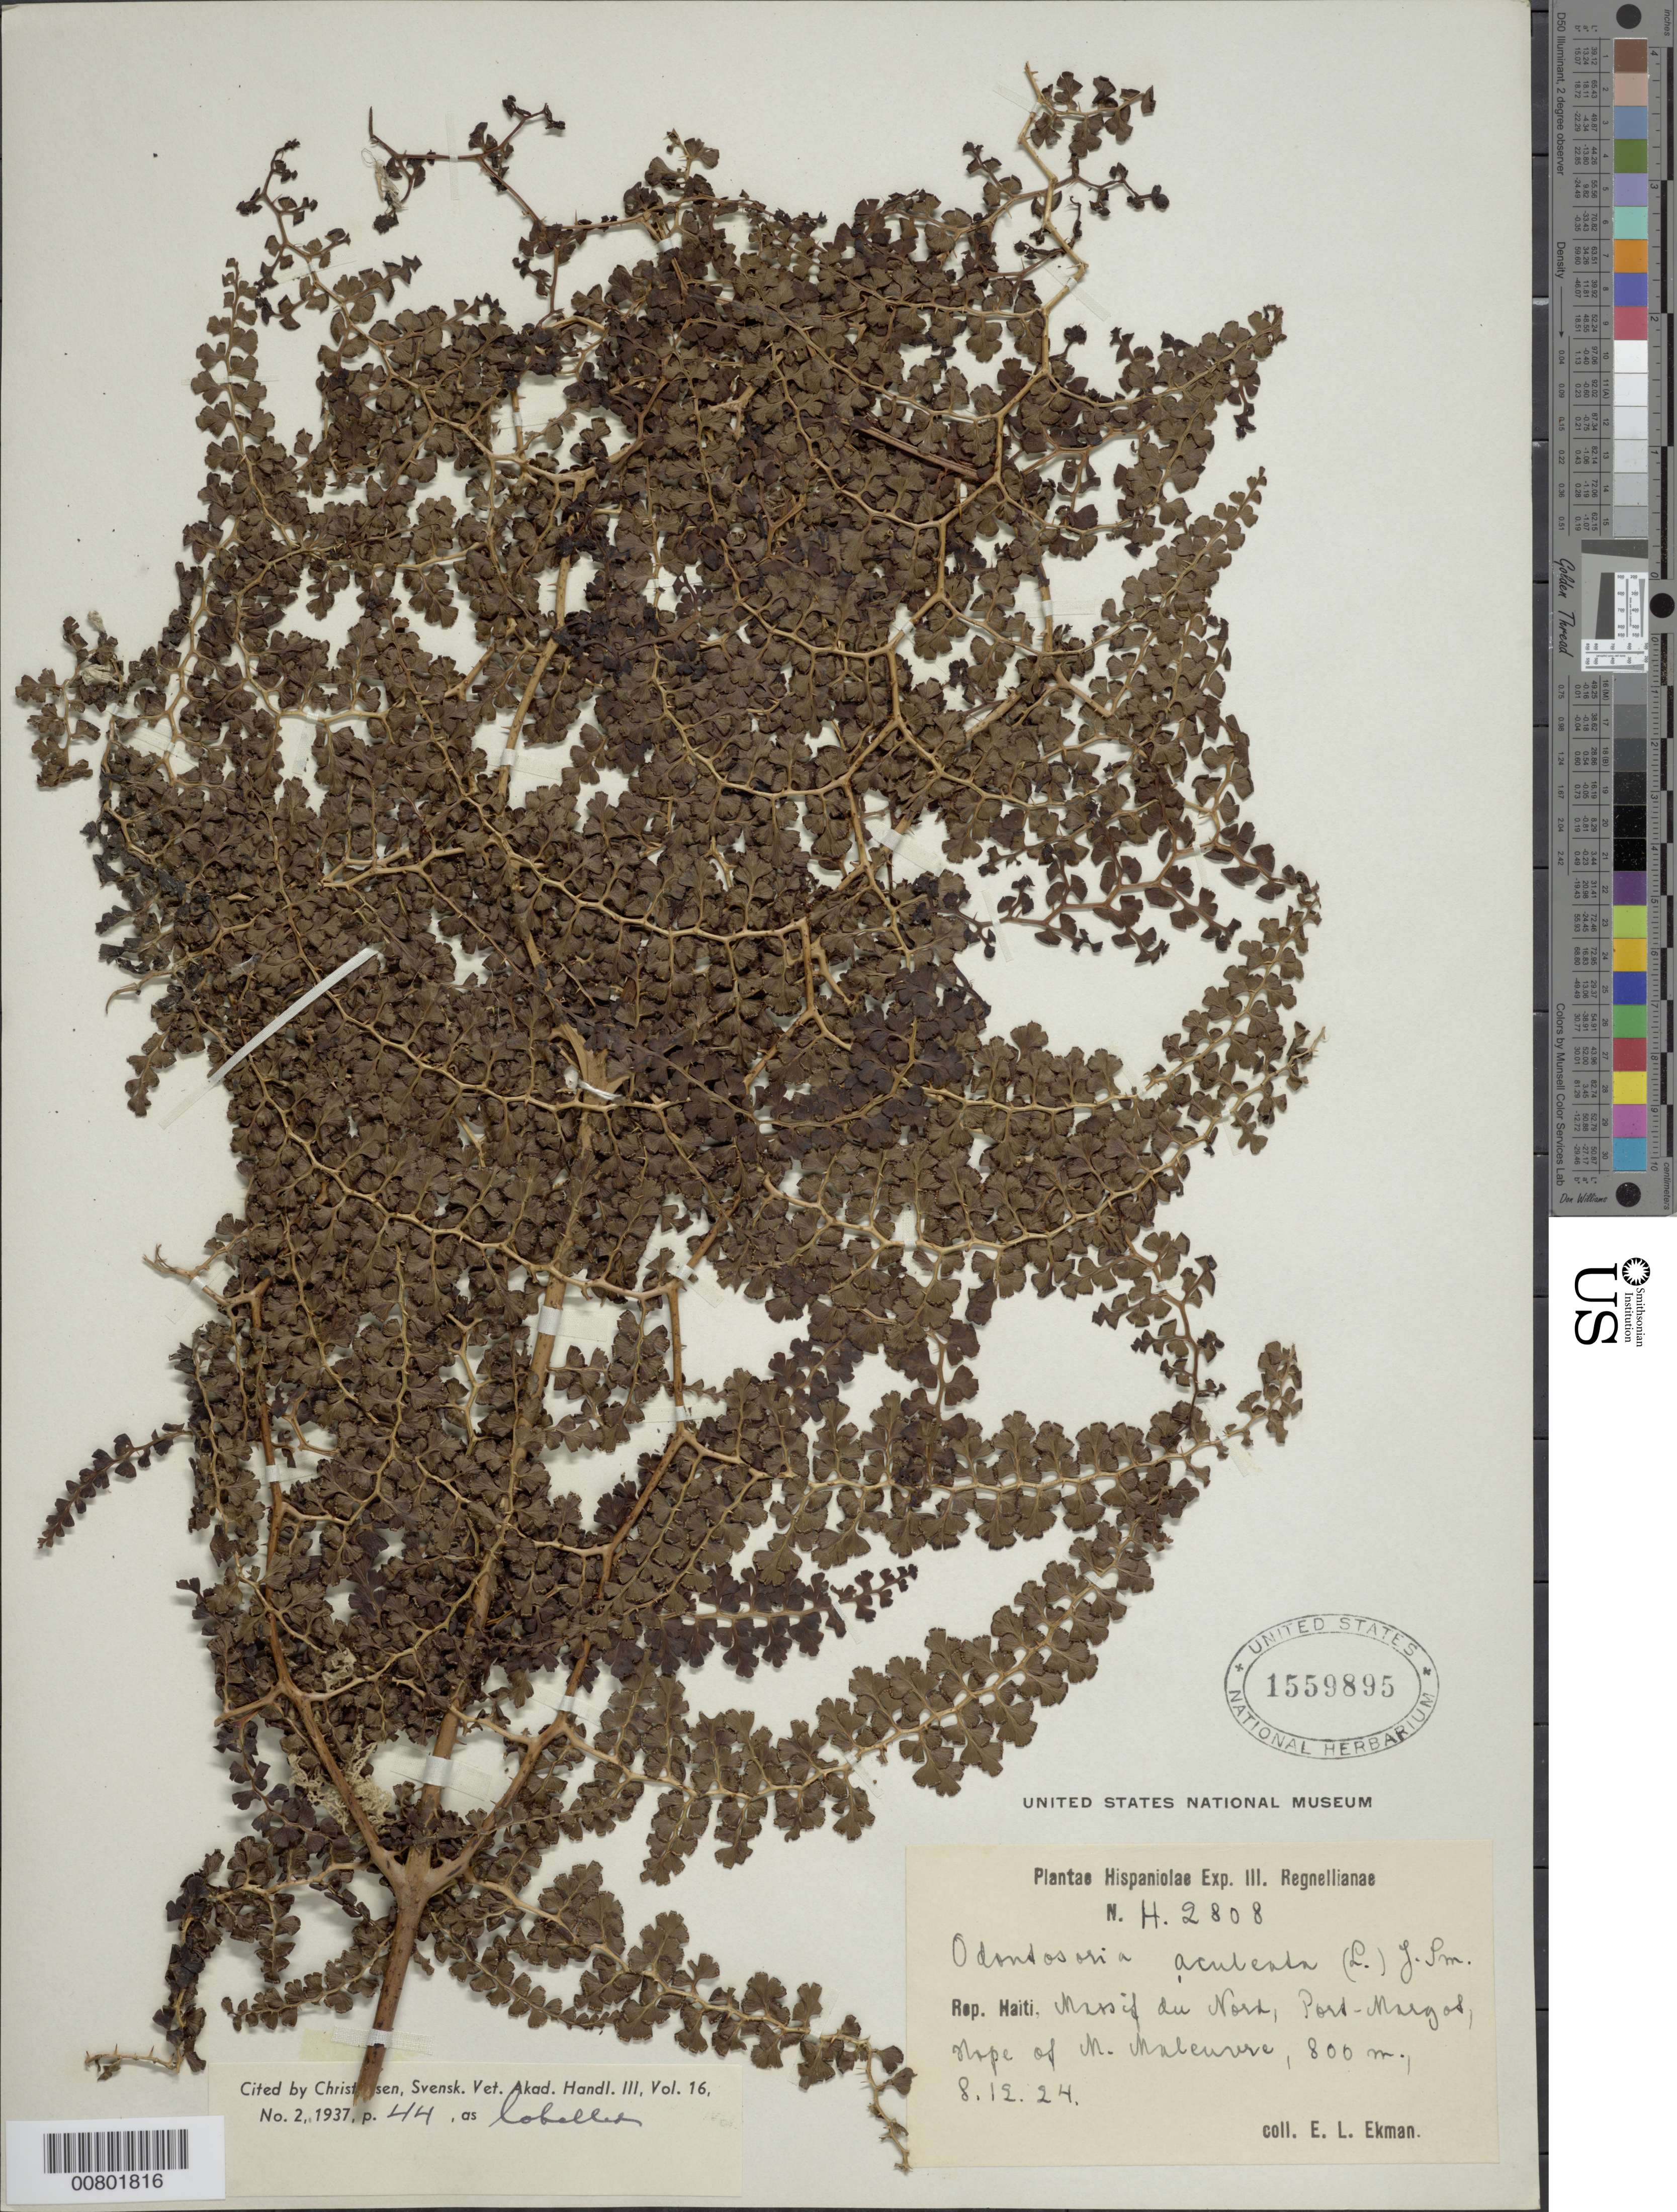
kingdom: Plantae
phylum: Tracheophyta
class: Polypodiopsida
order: Polypodiales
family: Lindsaeaceae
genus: Odontosoria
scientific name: Odontosoria aculeata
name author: (L.) J. Sm.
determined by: Christensen, C. F. A.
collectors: E. L. Ekman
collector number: H 2808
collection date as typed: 08 Dec 1924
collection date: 1924-12-08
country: Haiti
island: Hispaniola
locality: Massif du Nord, Port Margot, slope of M. Maleuvre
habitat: Mountain slope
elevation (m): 800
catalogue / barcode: US 1559895